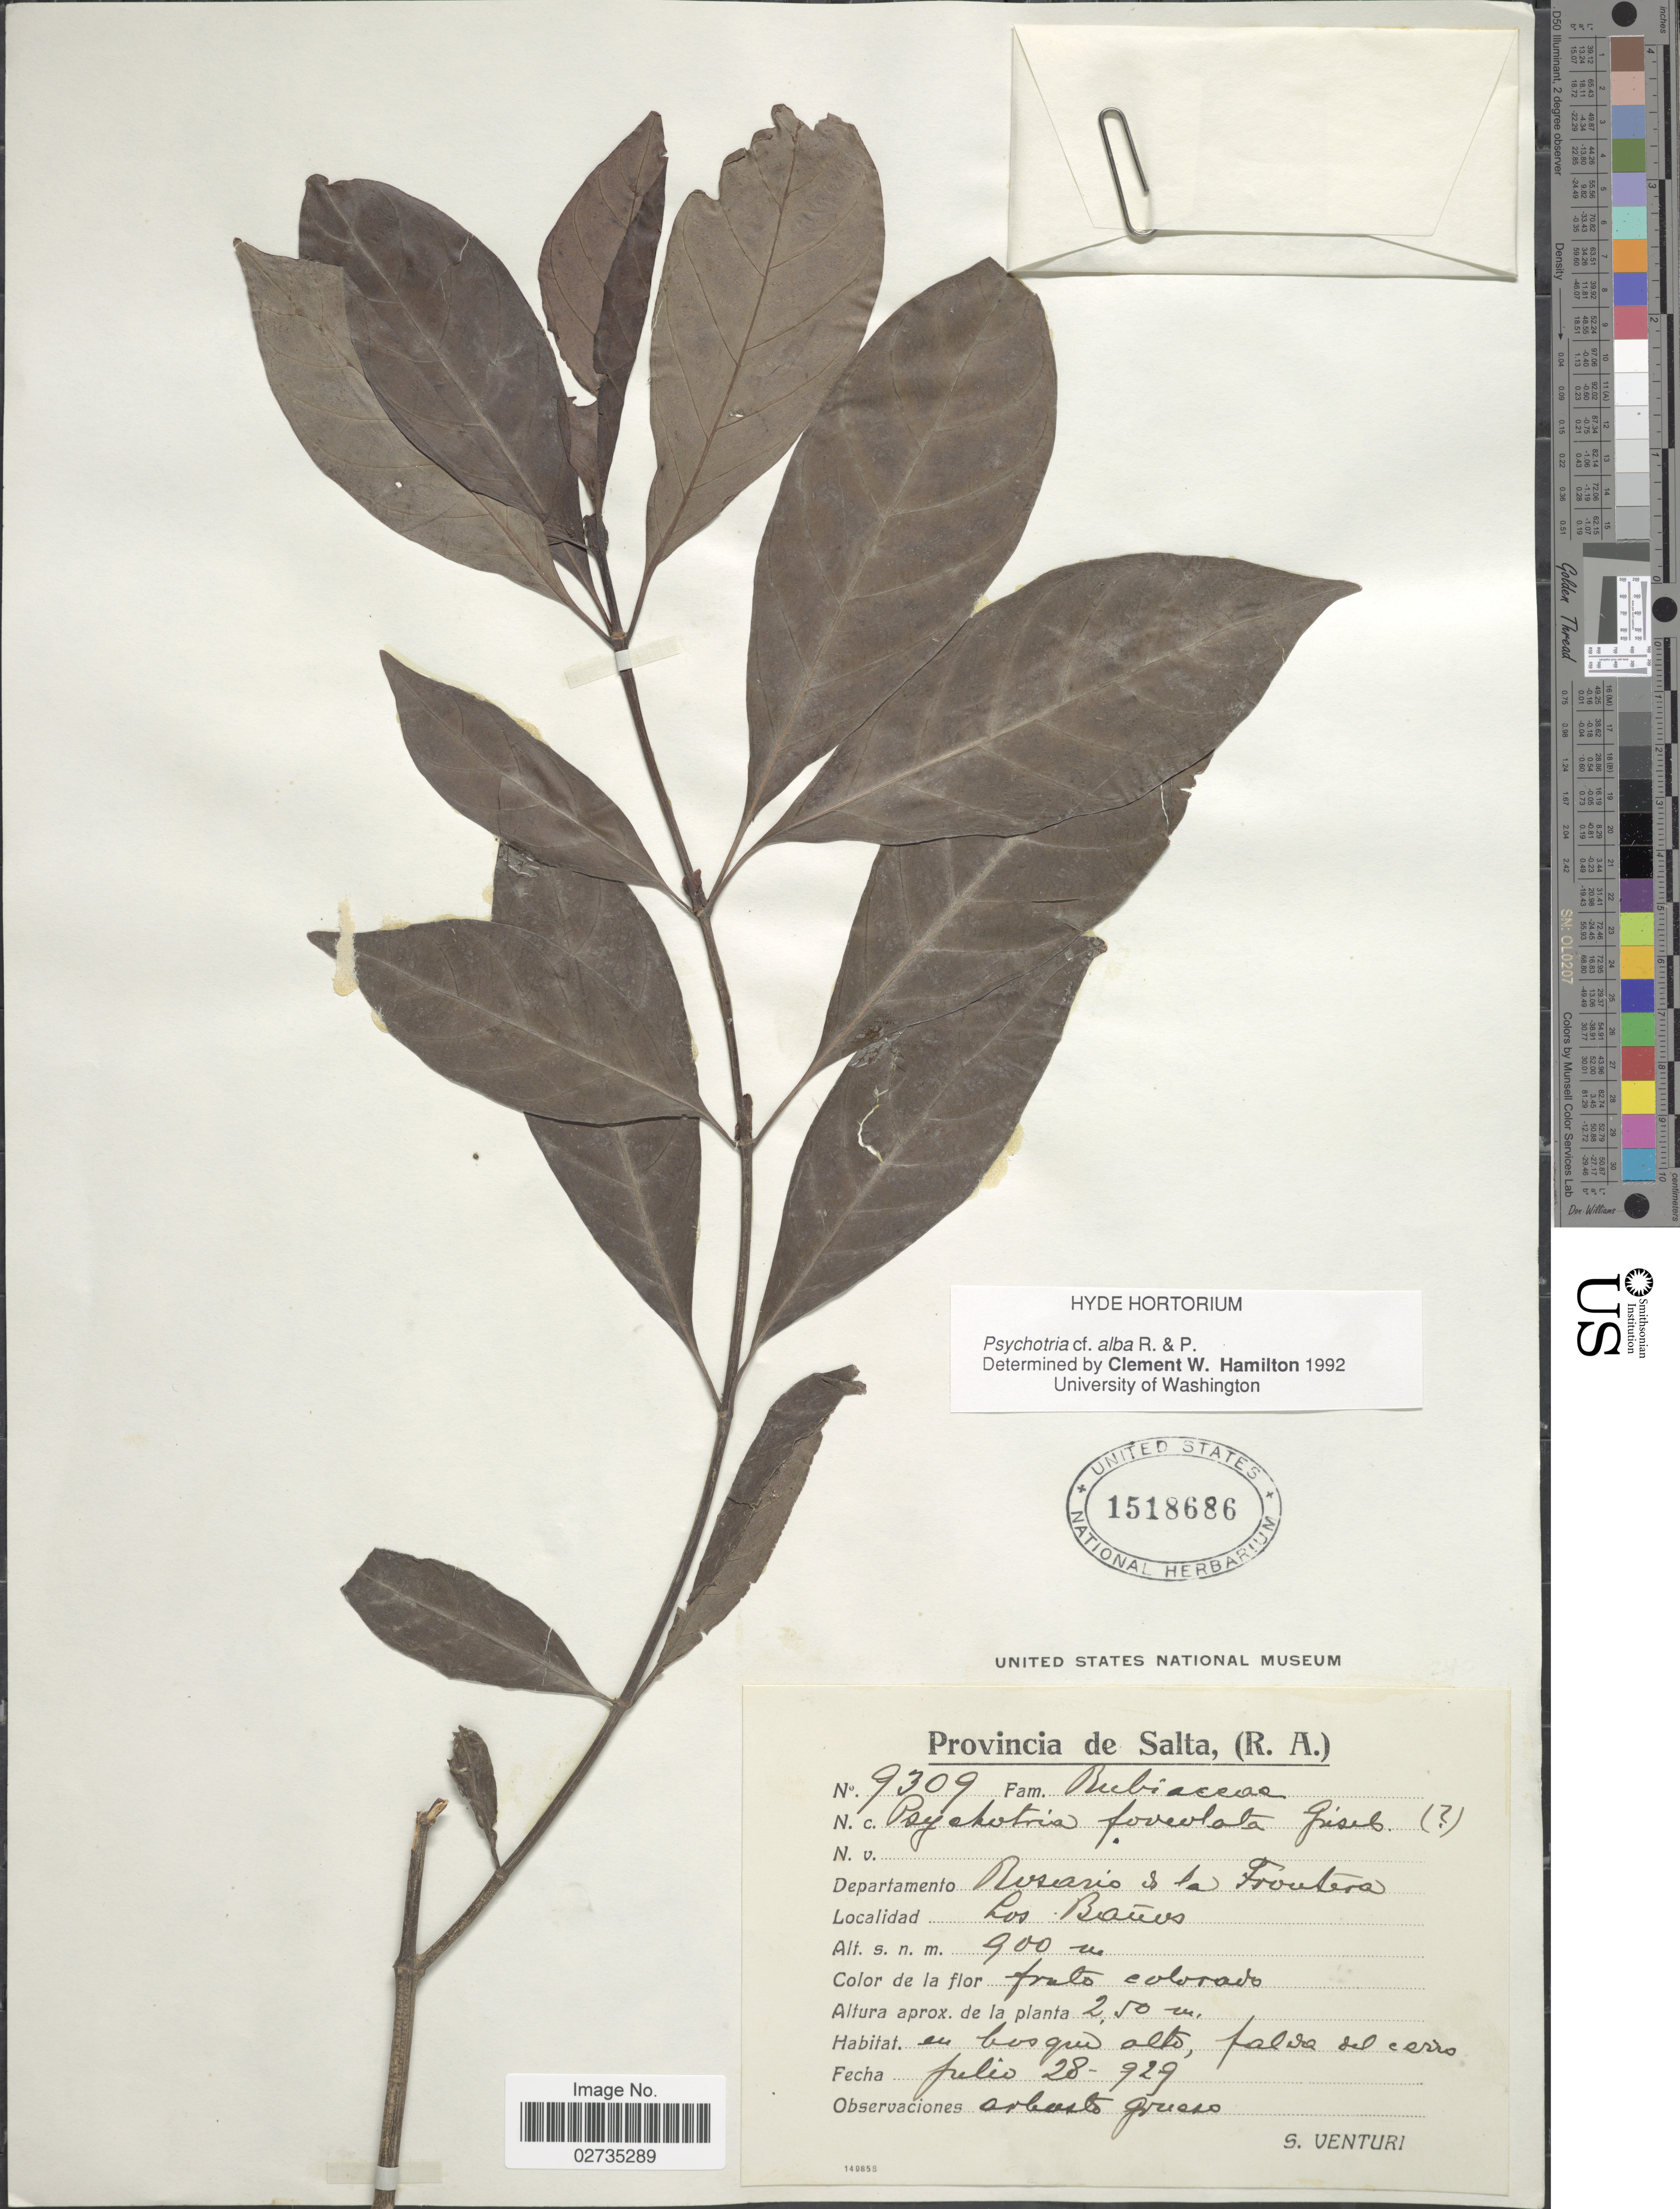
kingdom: Plantae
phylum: Tracheophyta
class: Magnoliopsida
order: Gentianales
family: Rubiaceae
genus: Psychotria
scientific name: Psychotria alba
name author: Ruiz & Pav.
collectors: S. Venturi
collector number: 9309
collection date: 1929-07-28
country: Argentina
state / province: Salta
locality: Provinicia de Salta (R.A.) Departamento Rosario de la Frontera, Los Baños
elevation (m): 900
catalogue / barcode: US 1518686